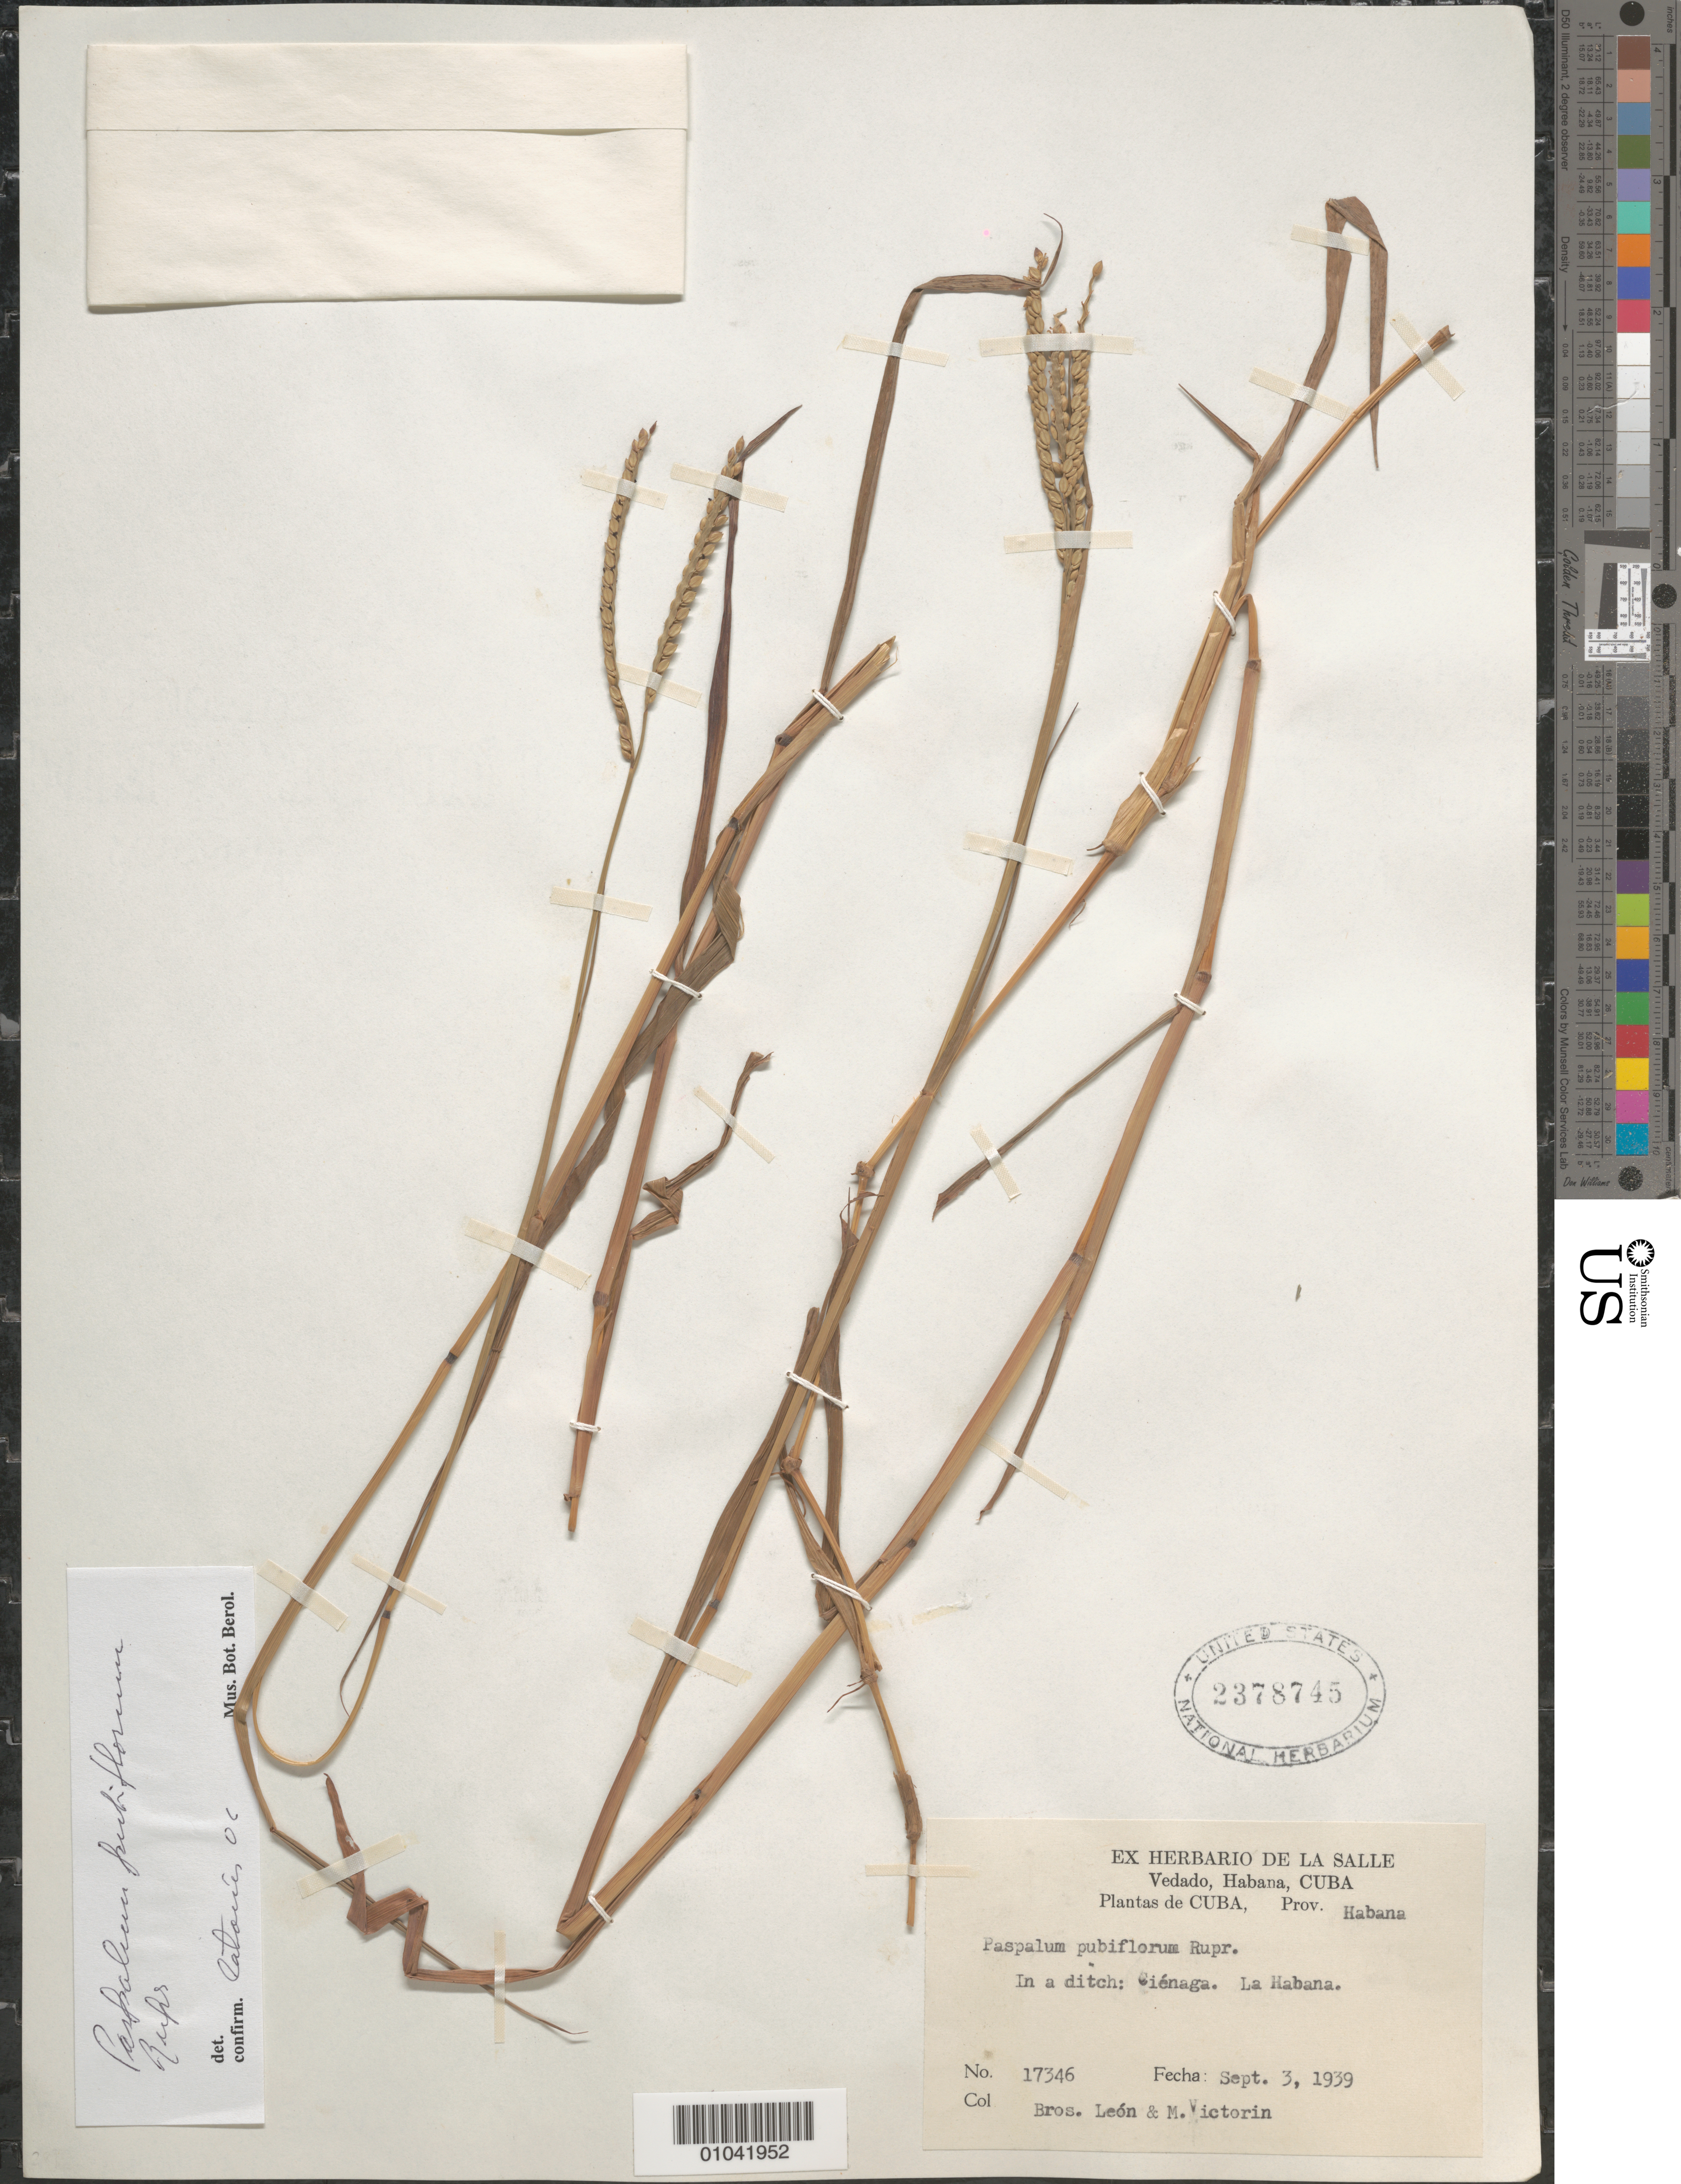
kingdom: Plantae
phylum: Tracheophyta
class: Liliopsida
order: Poales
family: Poaceae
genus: Paspalum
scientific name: Paspalum pubiflorum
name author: Rupr. ex E. Fourn.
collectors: Bro. León & F. Victorin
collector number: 17346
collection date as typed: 03 Sep 1939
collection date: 1939-09-03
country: Cuba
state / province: La Habana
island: Cuba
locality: Cienaga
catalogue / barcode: US 2378745